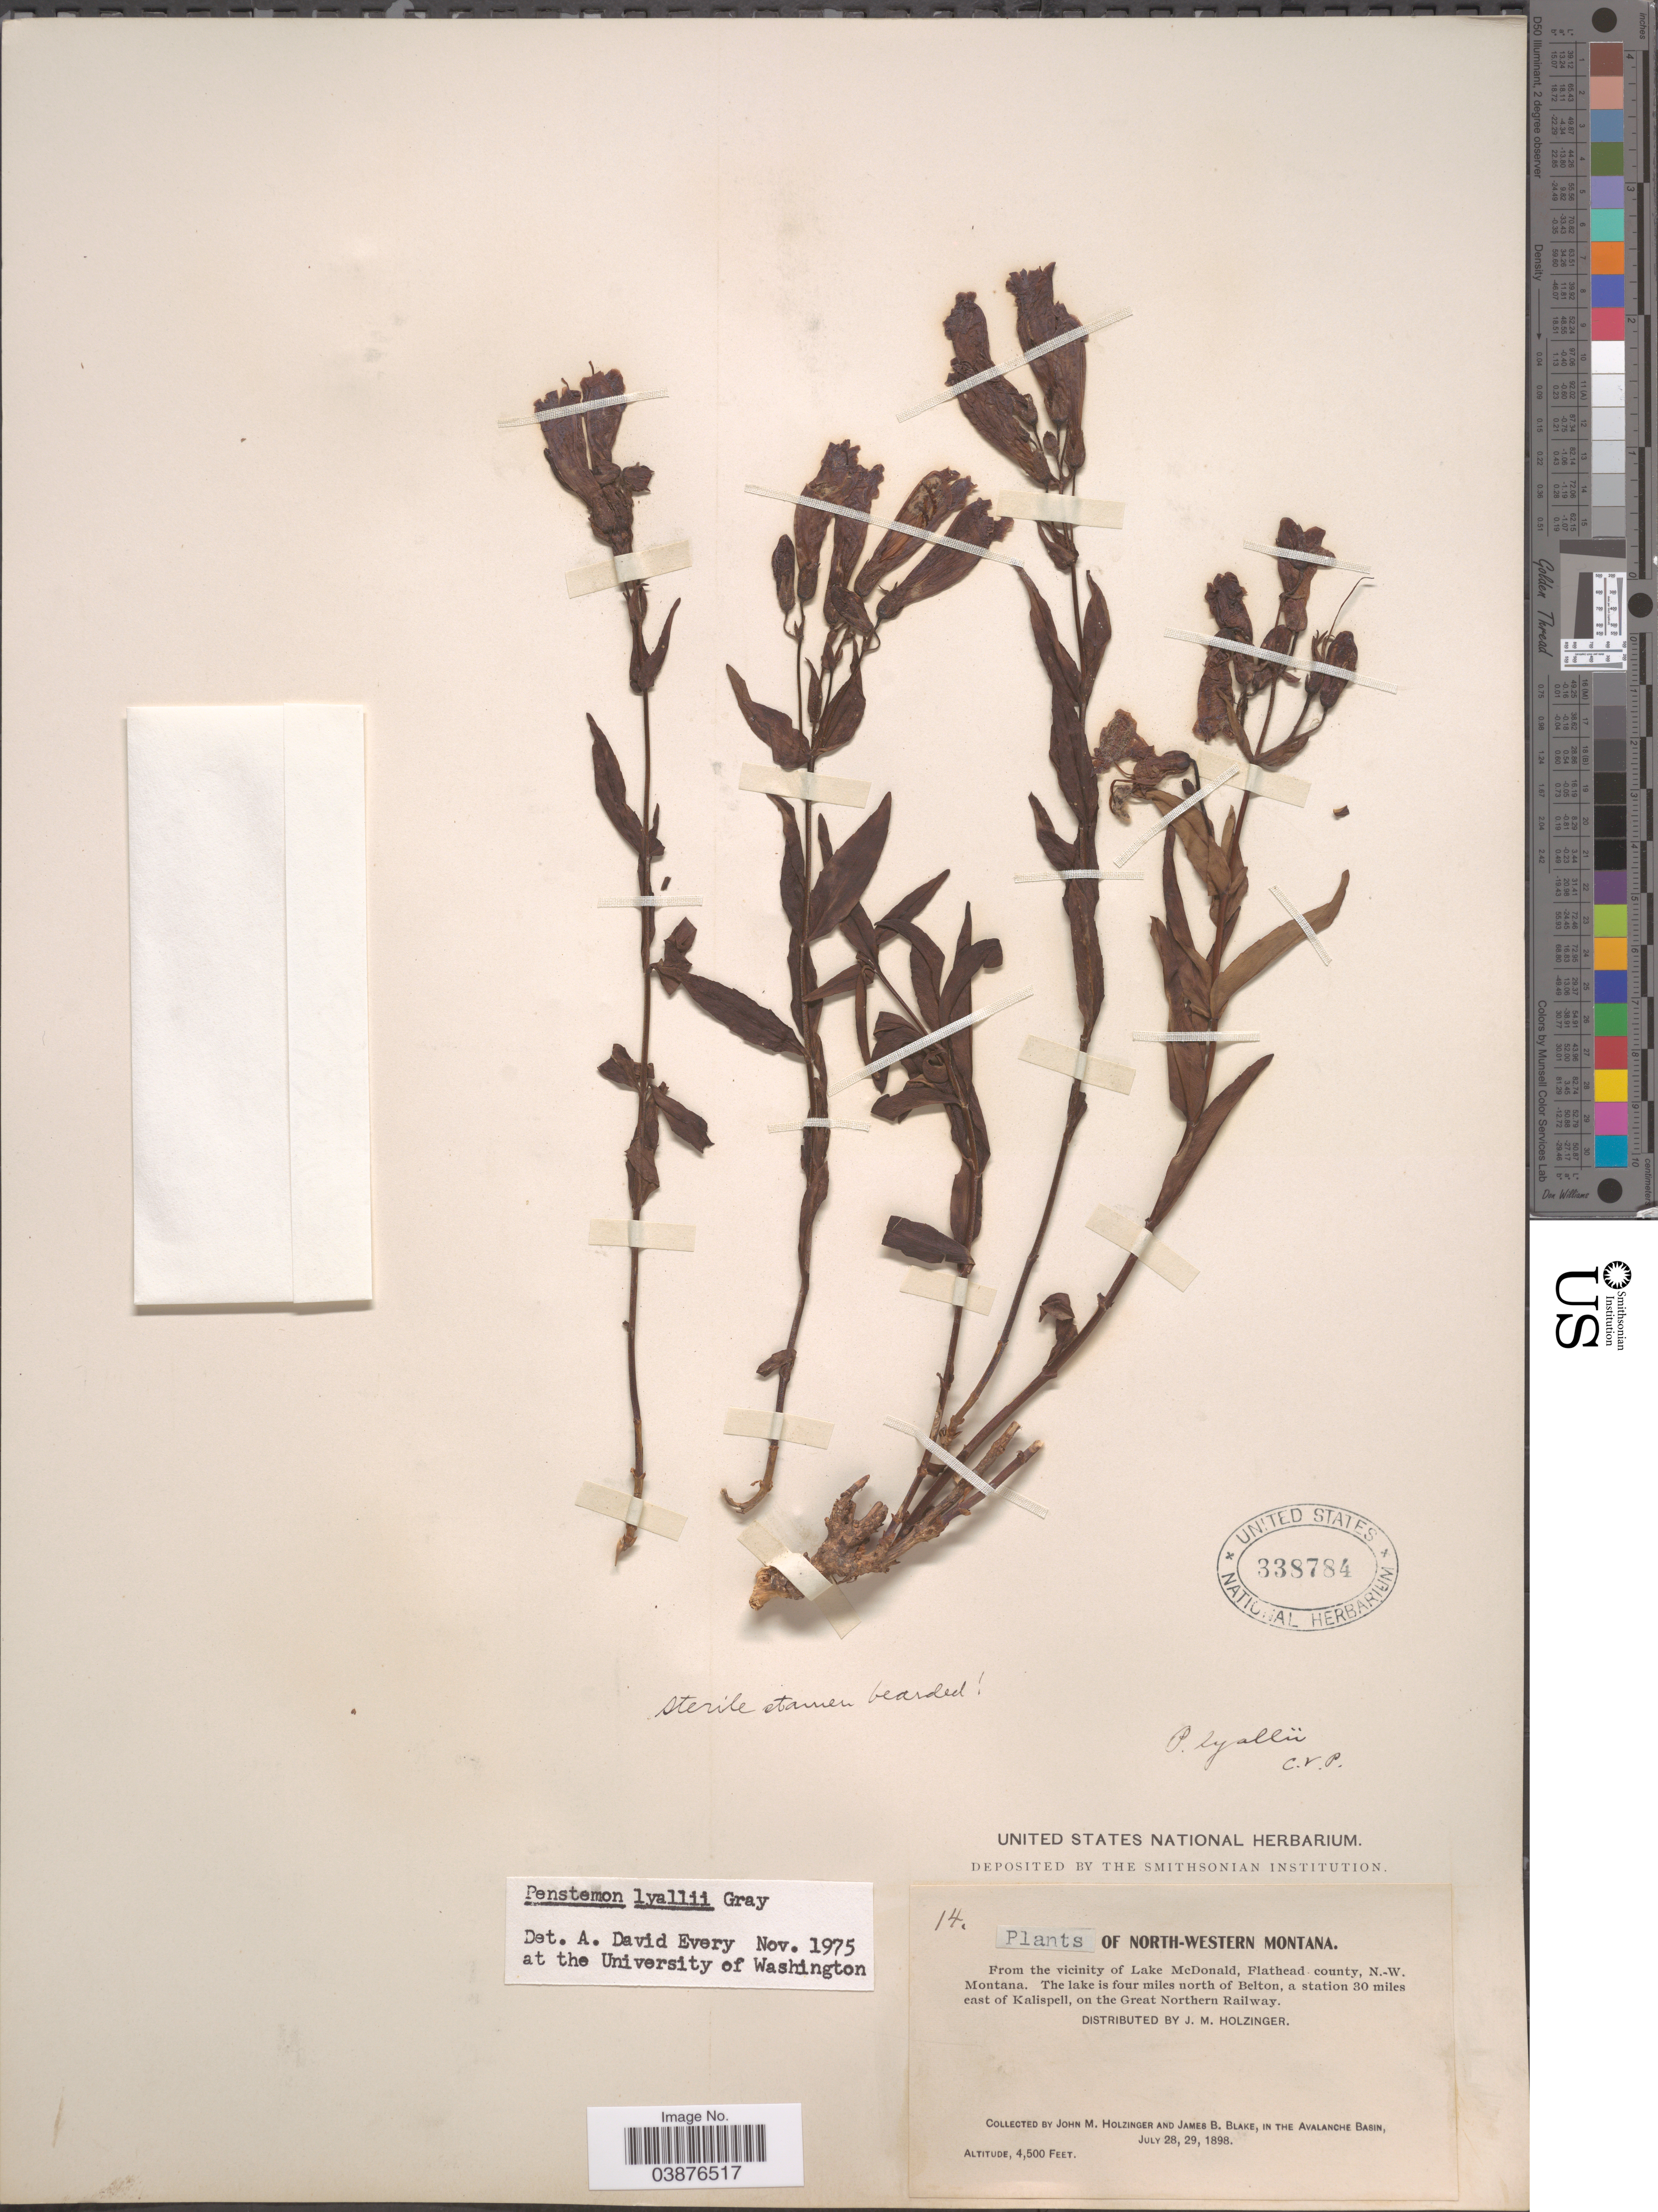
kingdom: Plantae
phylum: Tracheophyta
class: Magnoliopsida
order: Lamiales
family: Plantaginaceae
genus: Penstemon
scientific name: Penstemon lyallii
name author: (A. Gray) A. Gray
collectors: J. M. Holzinger & J. B. Blake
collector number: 14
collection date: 1898-07-28/1898-07-29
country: United States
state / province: Montana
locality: North-western Montana. From the vicinity of Lake McDonald, Flathead county, N.-W. Montana. The lake is four miles north of Belton, a station 30 miles east of Kalispell, on the Great Northern Railway. In the Avalanche Basin.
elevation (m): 1372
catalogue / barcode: US 338784